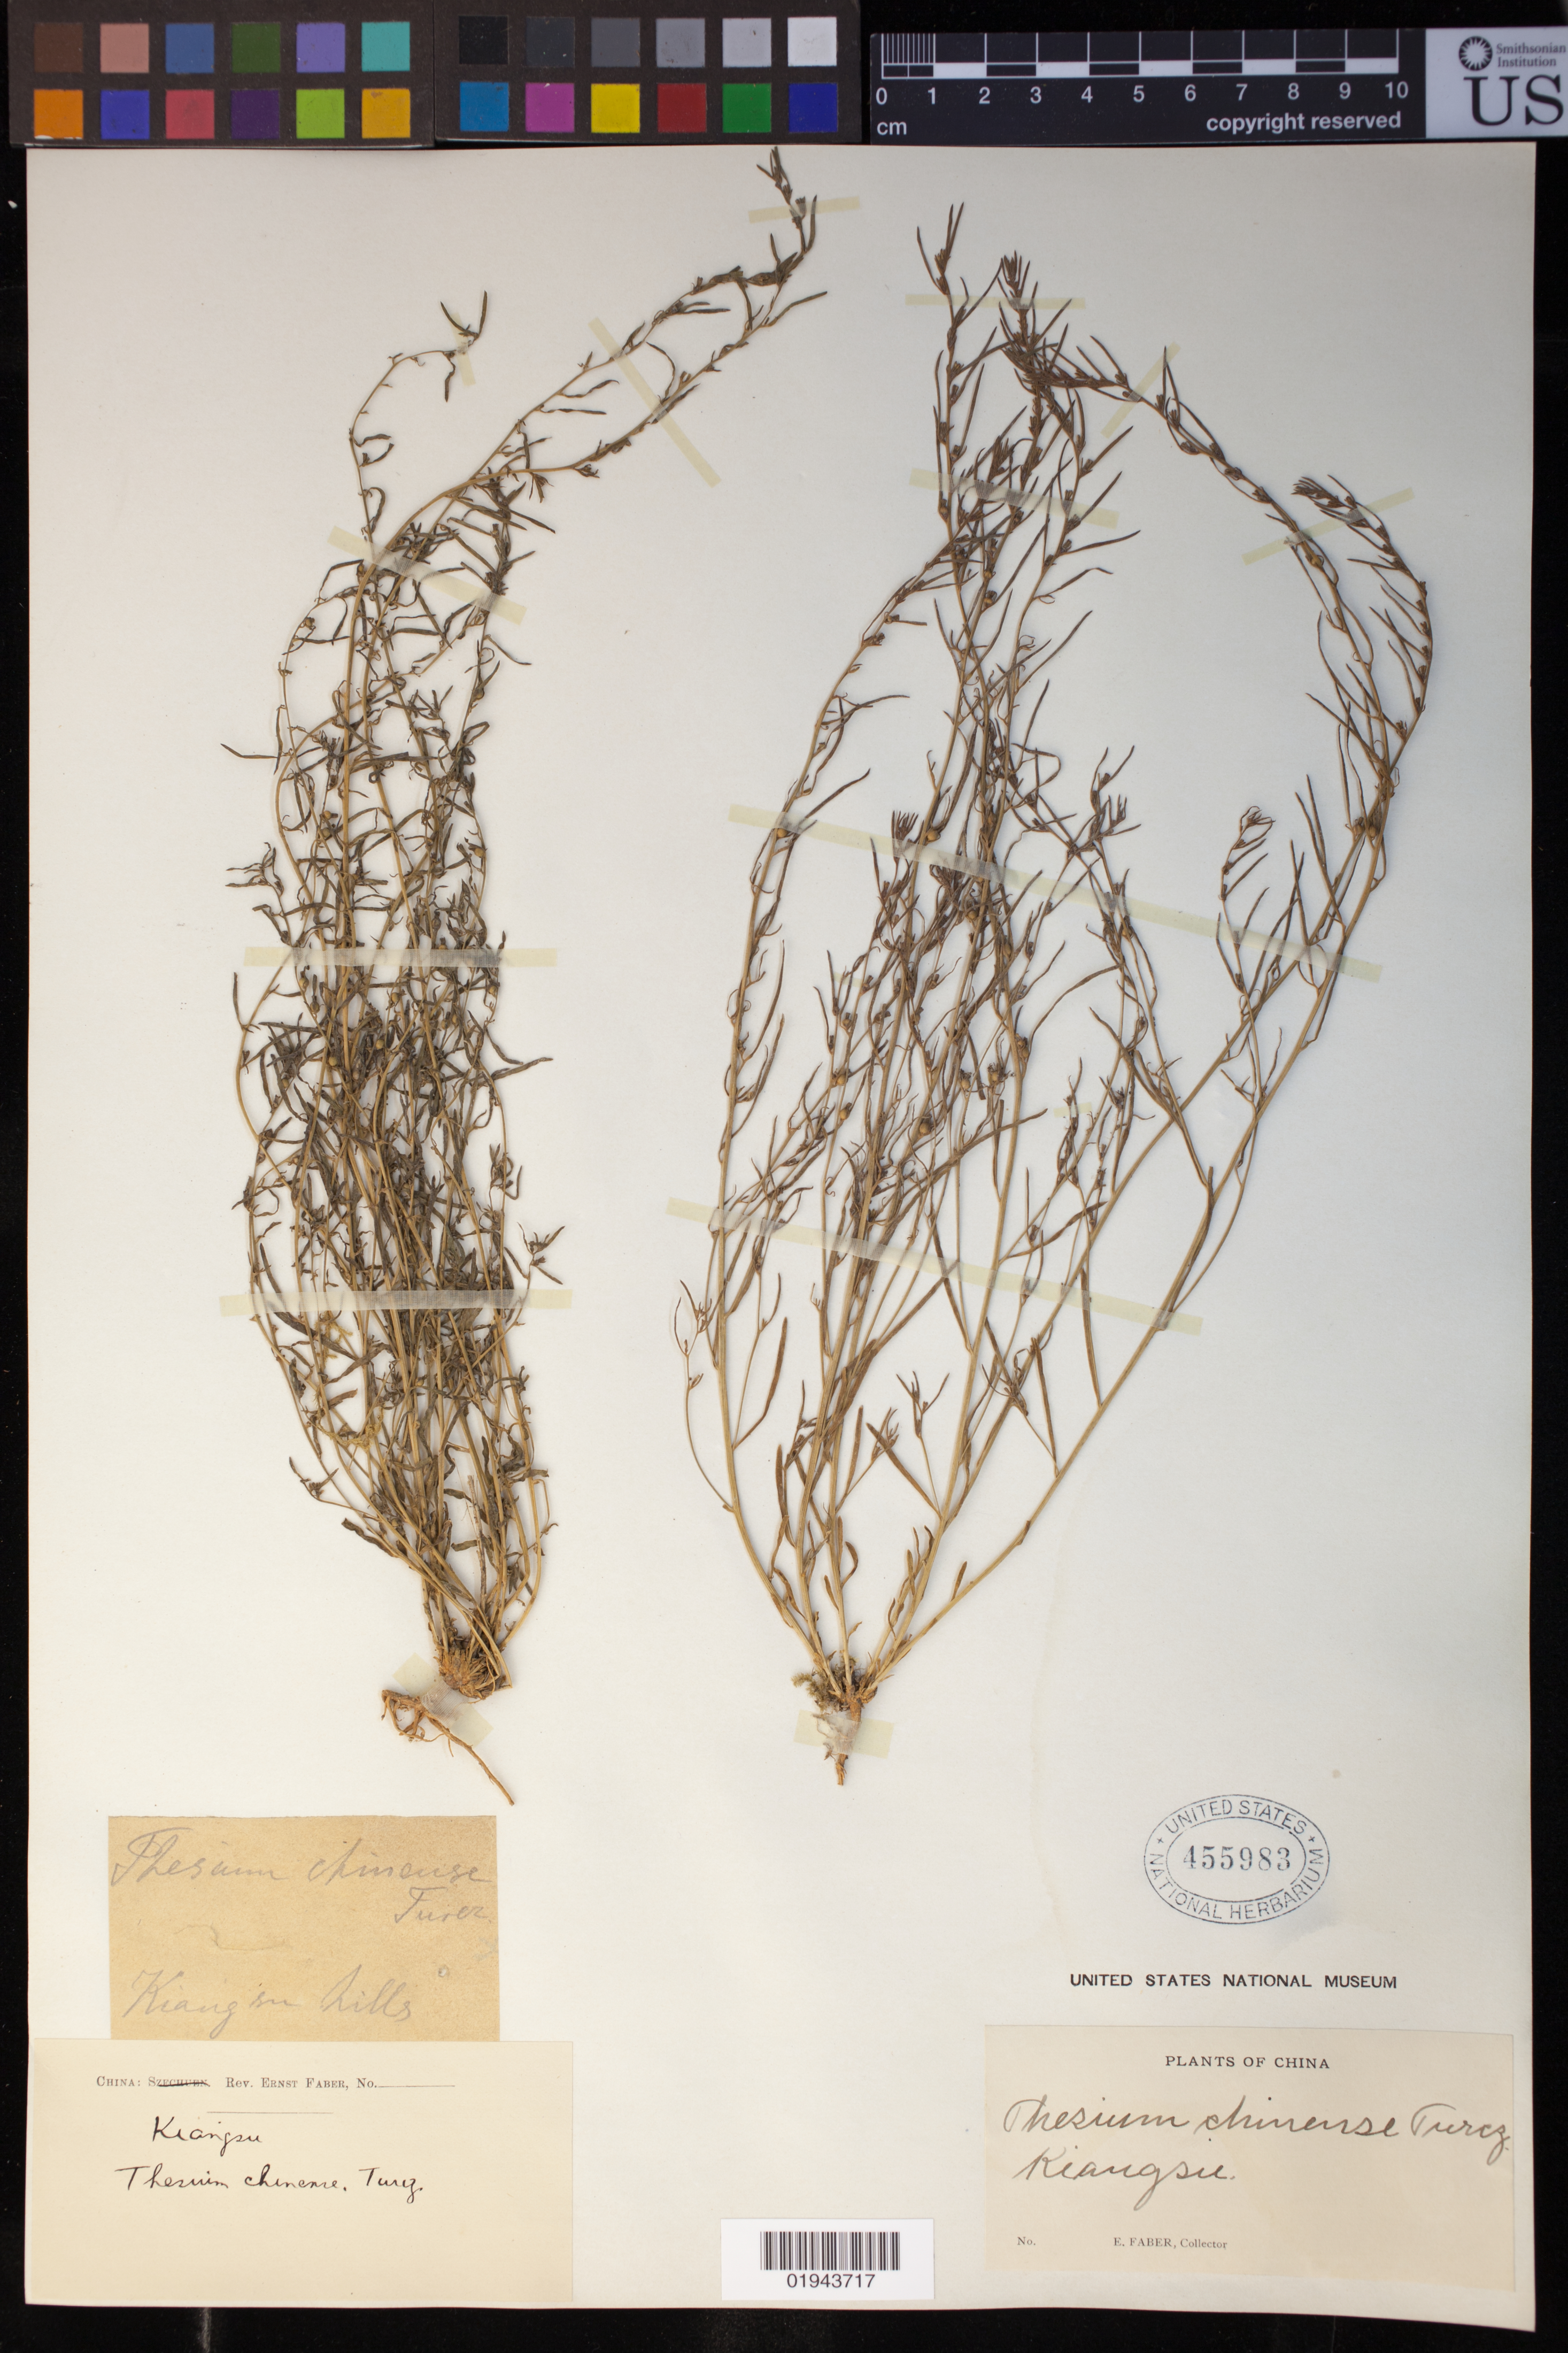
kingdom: Plantae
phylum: Tracheophyta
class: Magnoliopsida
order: Santalales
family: Thesiaceae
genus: Thesium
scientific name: Thesium chinense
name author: Turcz.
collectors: E. Faber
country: China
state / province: Jiangsu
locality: Kiangsu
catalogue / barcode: US 455983